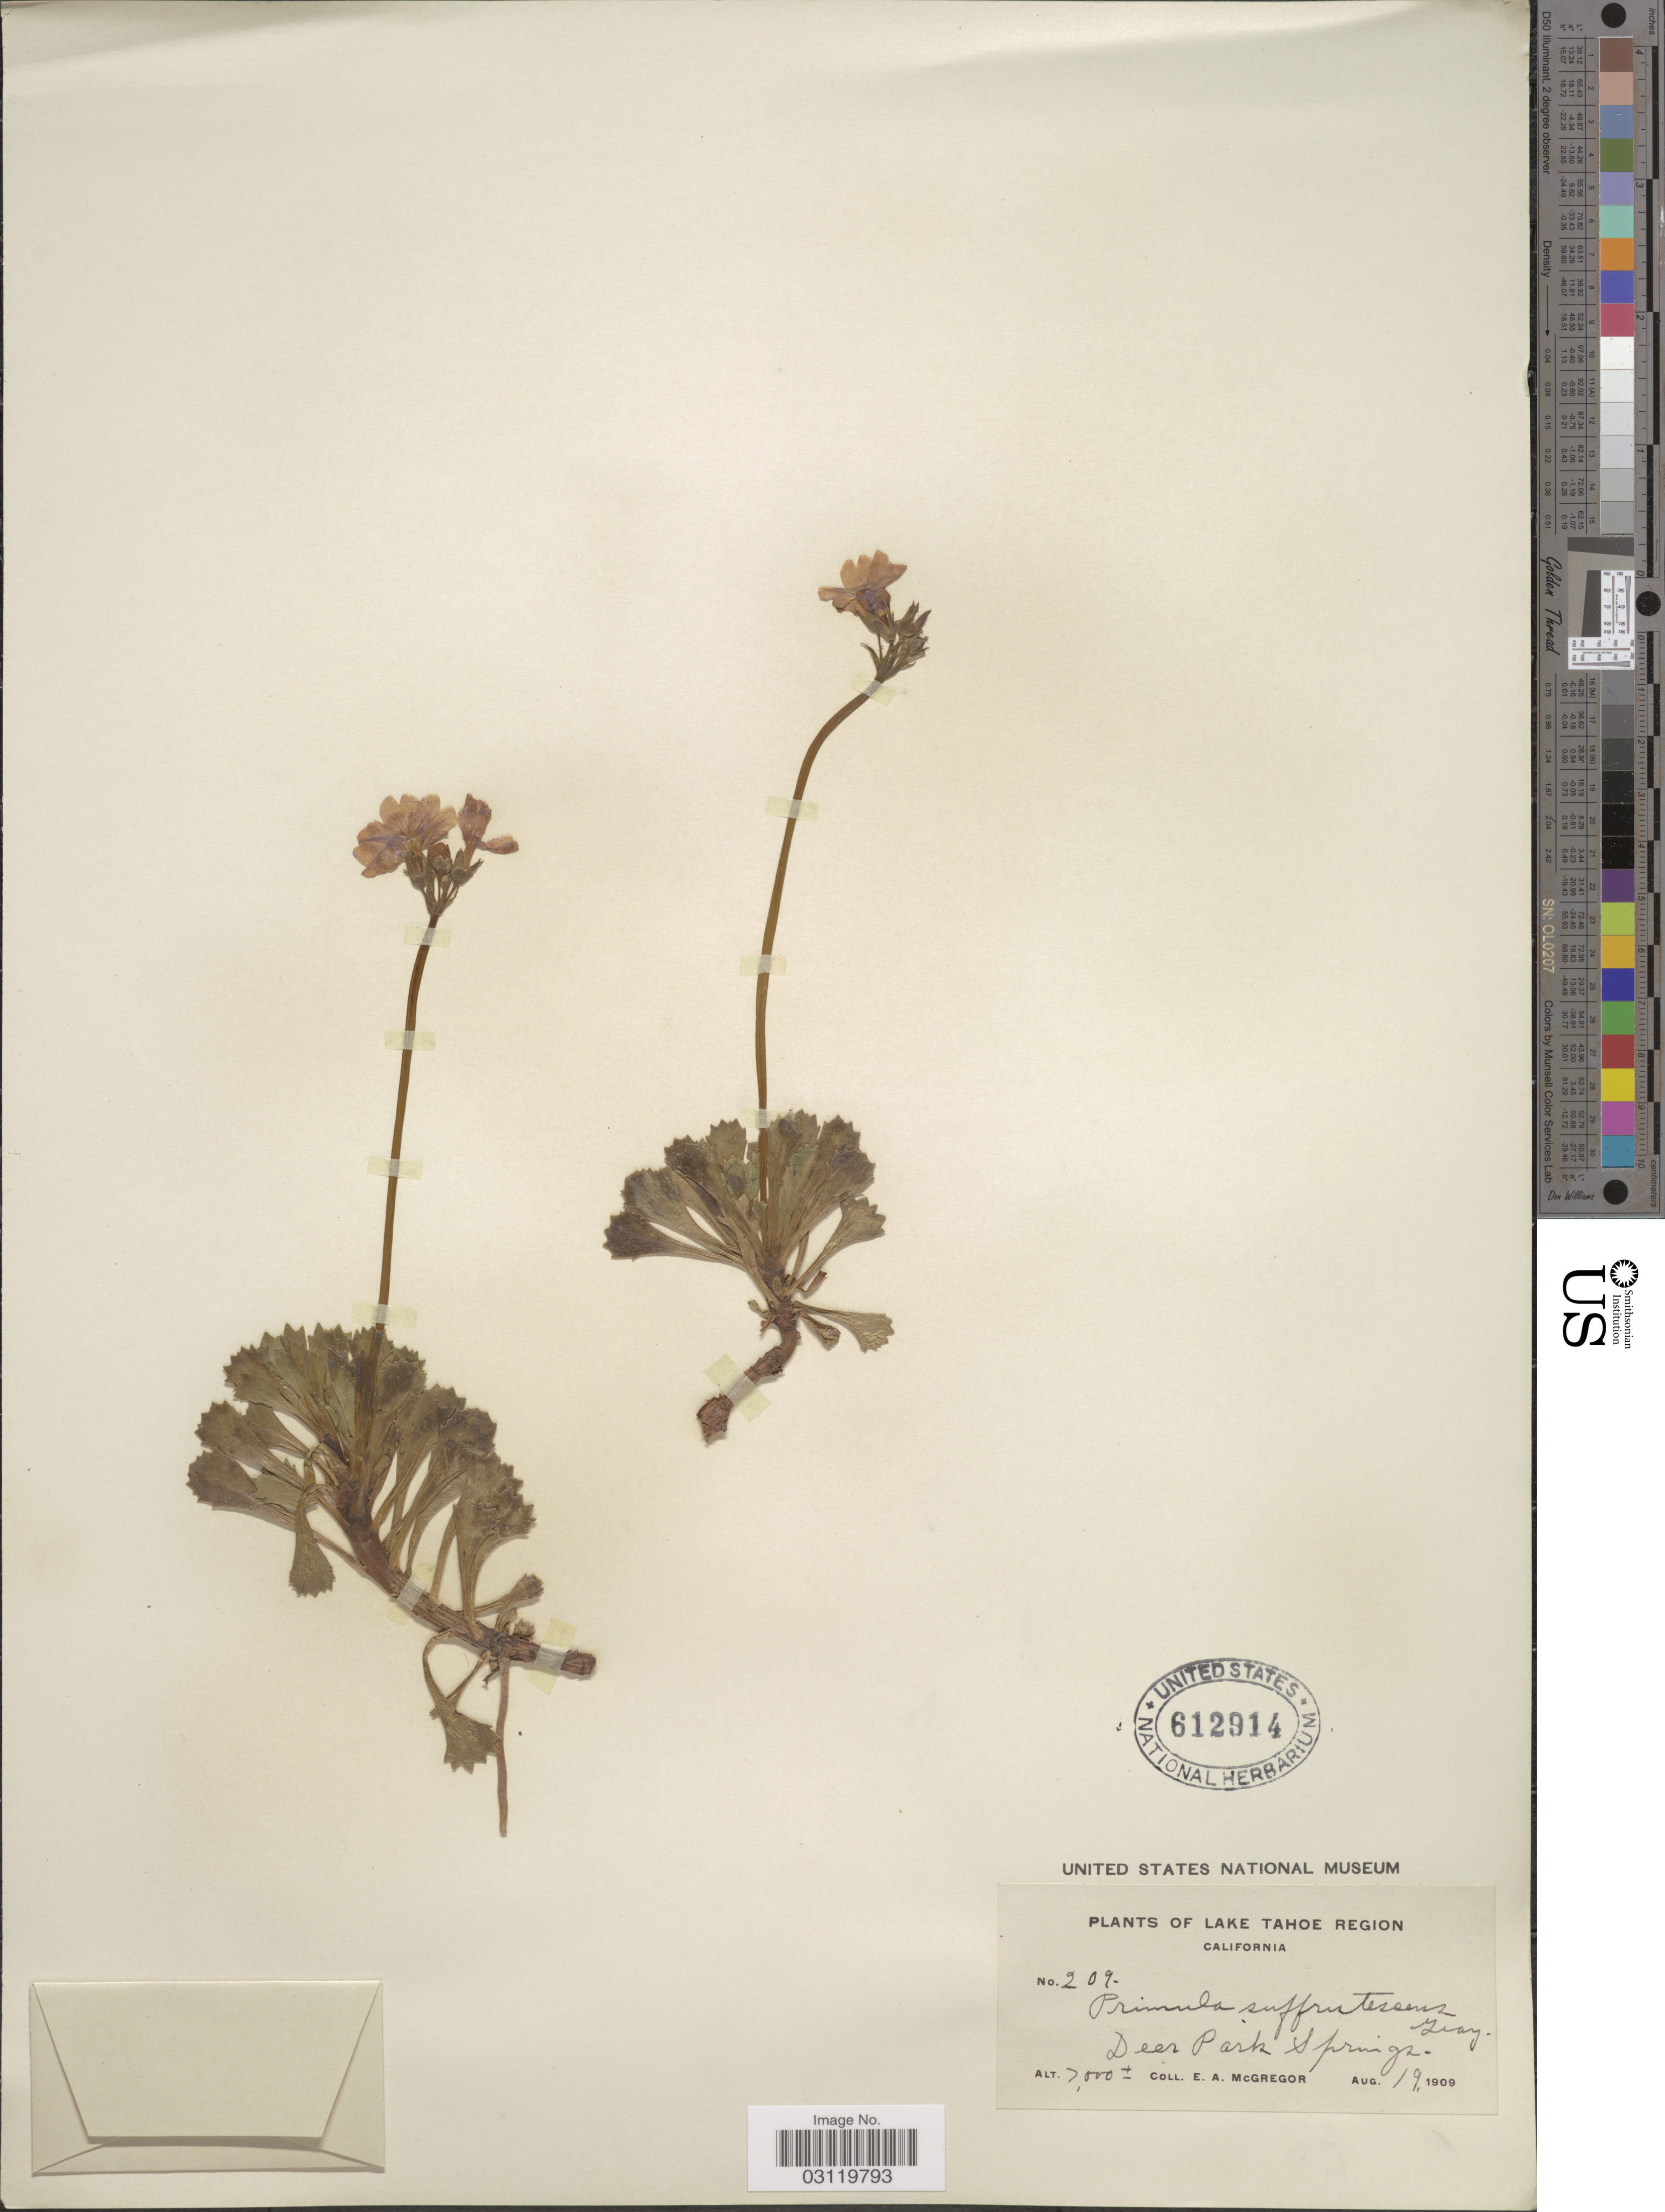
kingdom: Plantae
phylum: Tracheophyta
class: Magnoliopsida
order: Ericales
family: Primulaceae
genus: Primula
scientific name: Primula suffrutescens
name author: A. Gray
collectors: E. A. McGregor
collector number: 209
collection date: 1909-08-19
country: United States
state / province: California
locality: Lake Tahoe Region, Deer Park Springs.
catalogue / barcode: US 612914